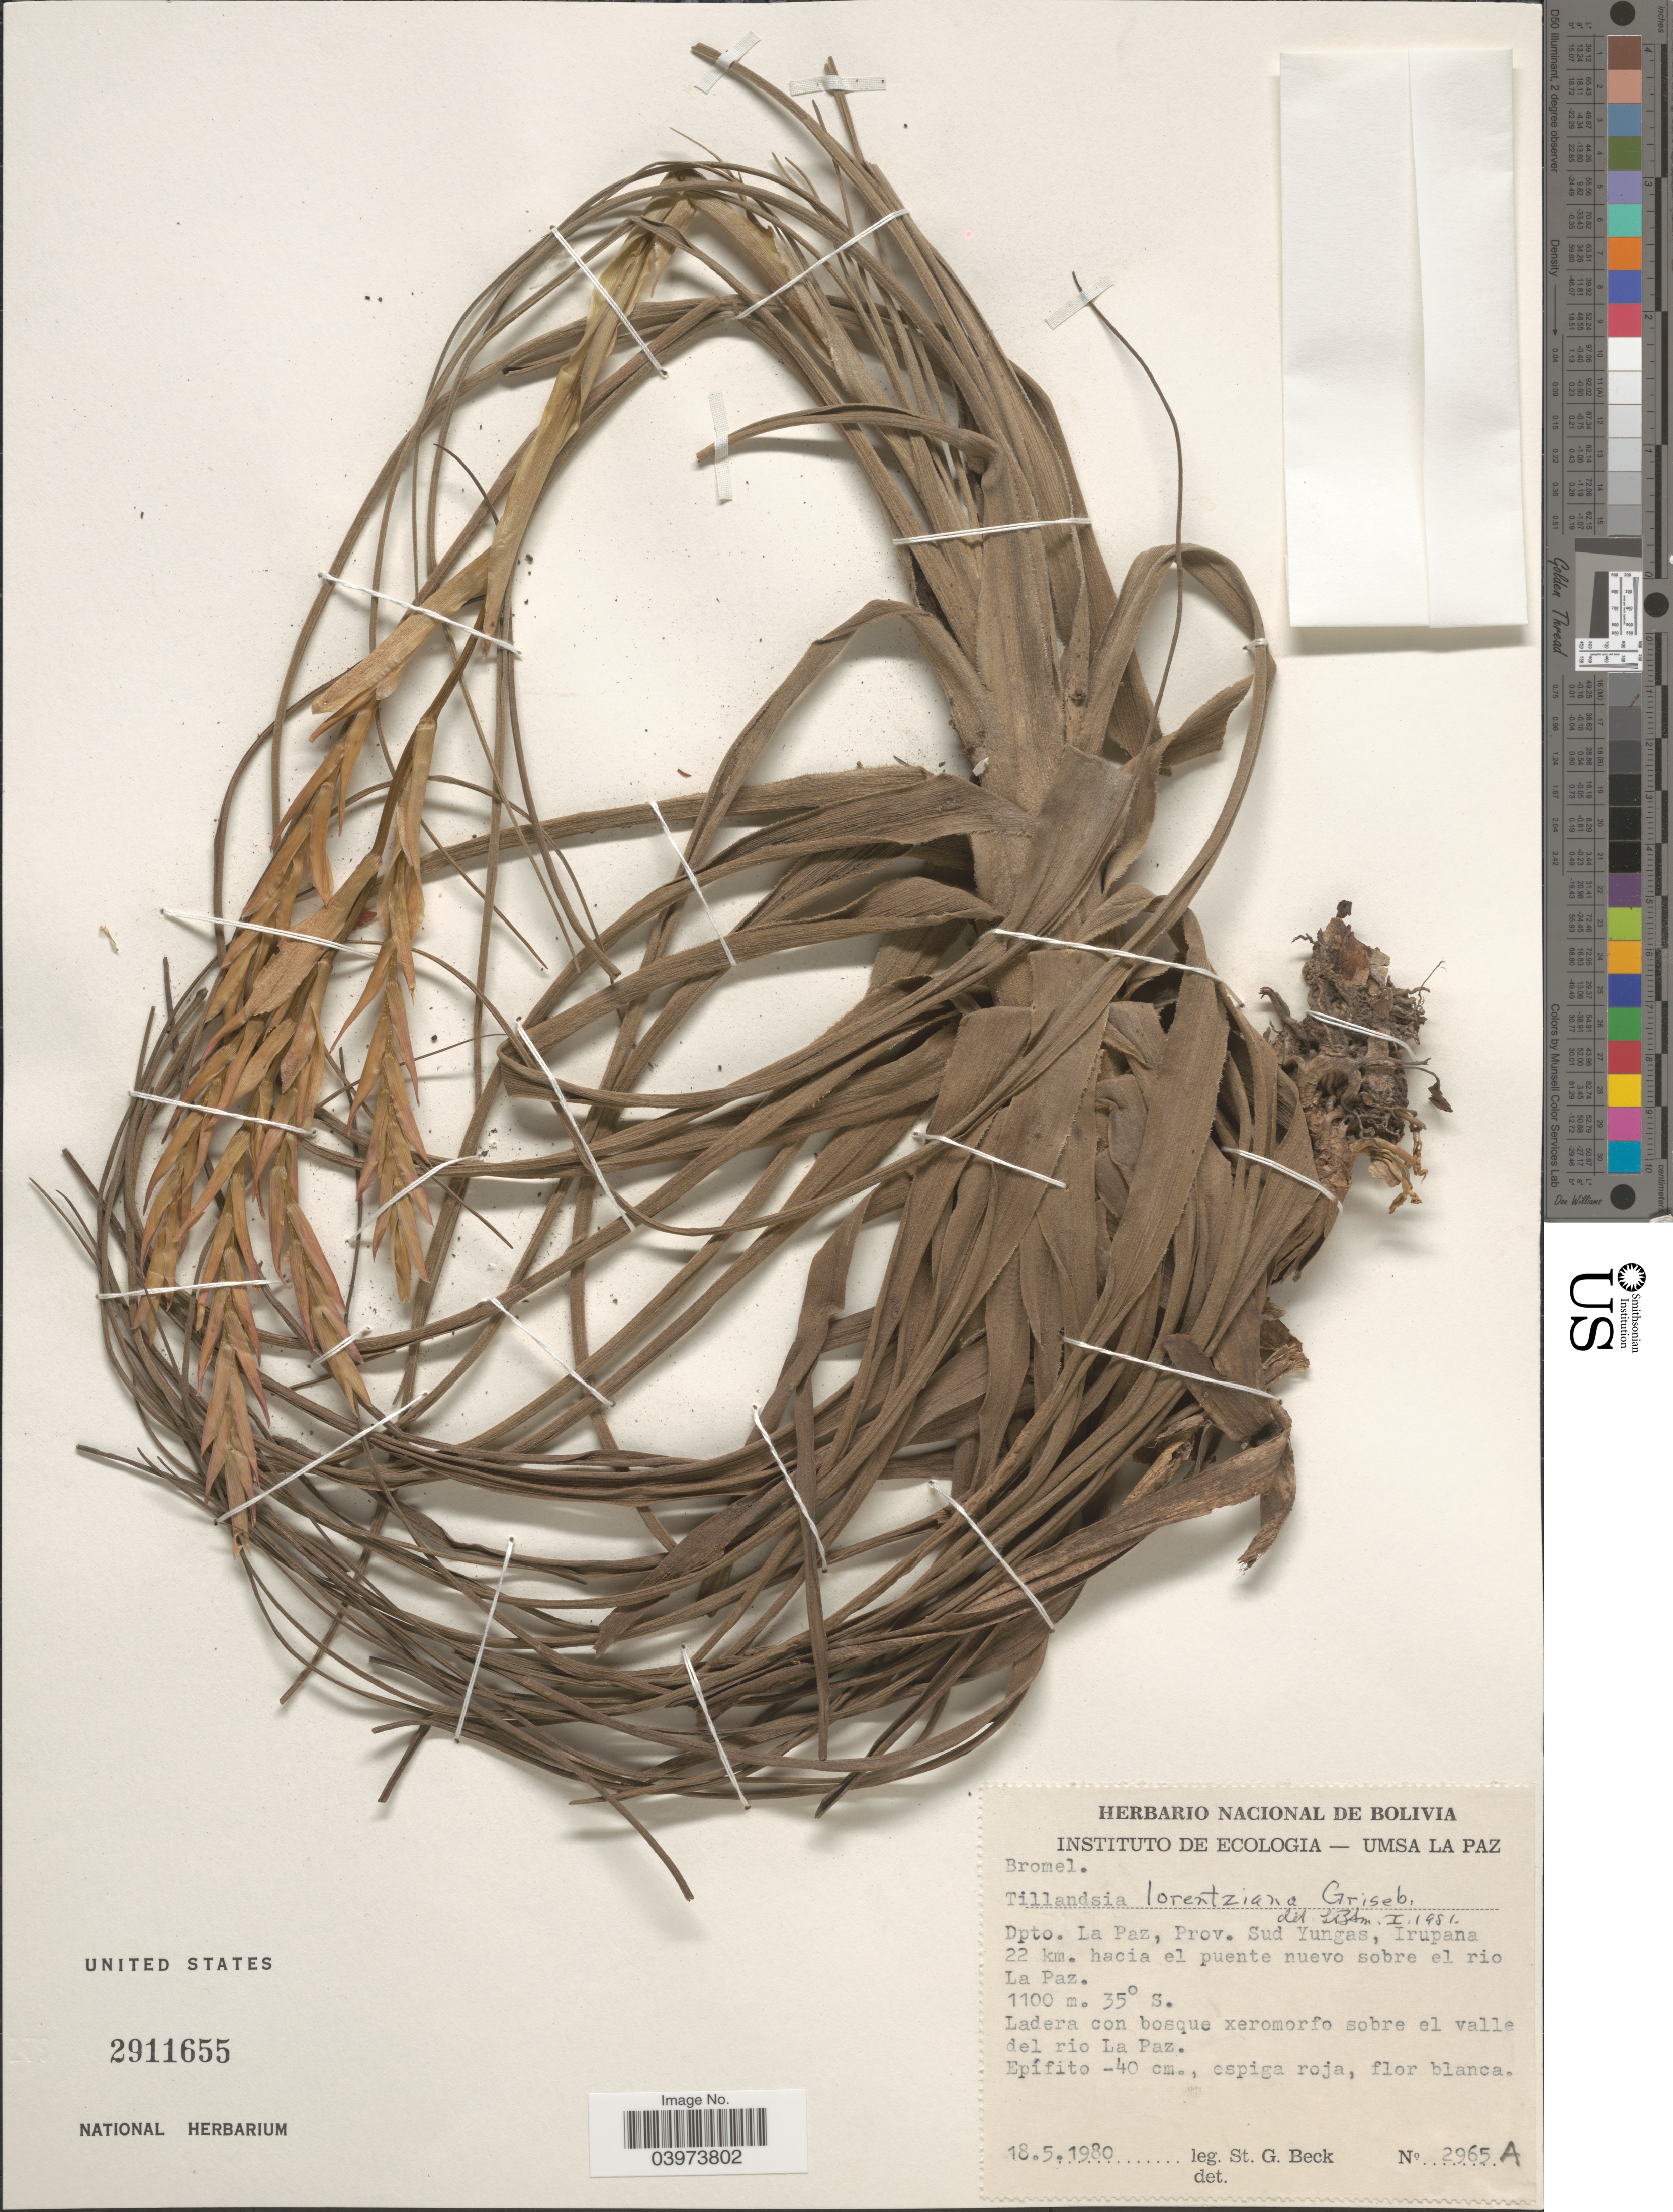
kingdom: Plantae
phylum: Tracheophyta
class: Liliopsida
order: Poales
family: Bromeliaceae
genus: Tillandsia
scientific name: Tillandsia lorentziana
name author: Griseb.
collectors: S. G. Beck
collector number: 2965A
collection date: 1980-05-18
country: Bolivia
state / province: La Paz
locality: Dpto. La Paz, Prov. Sud Yungas, Trupana 22 km. hacia el puente nuevo sobre el rio La Paz.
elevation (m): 1100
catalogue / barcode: US 2911655